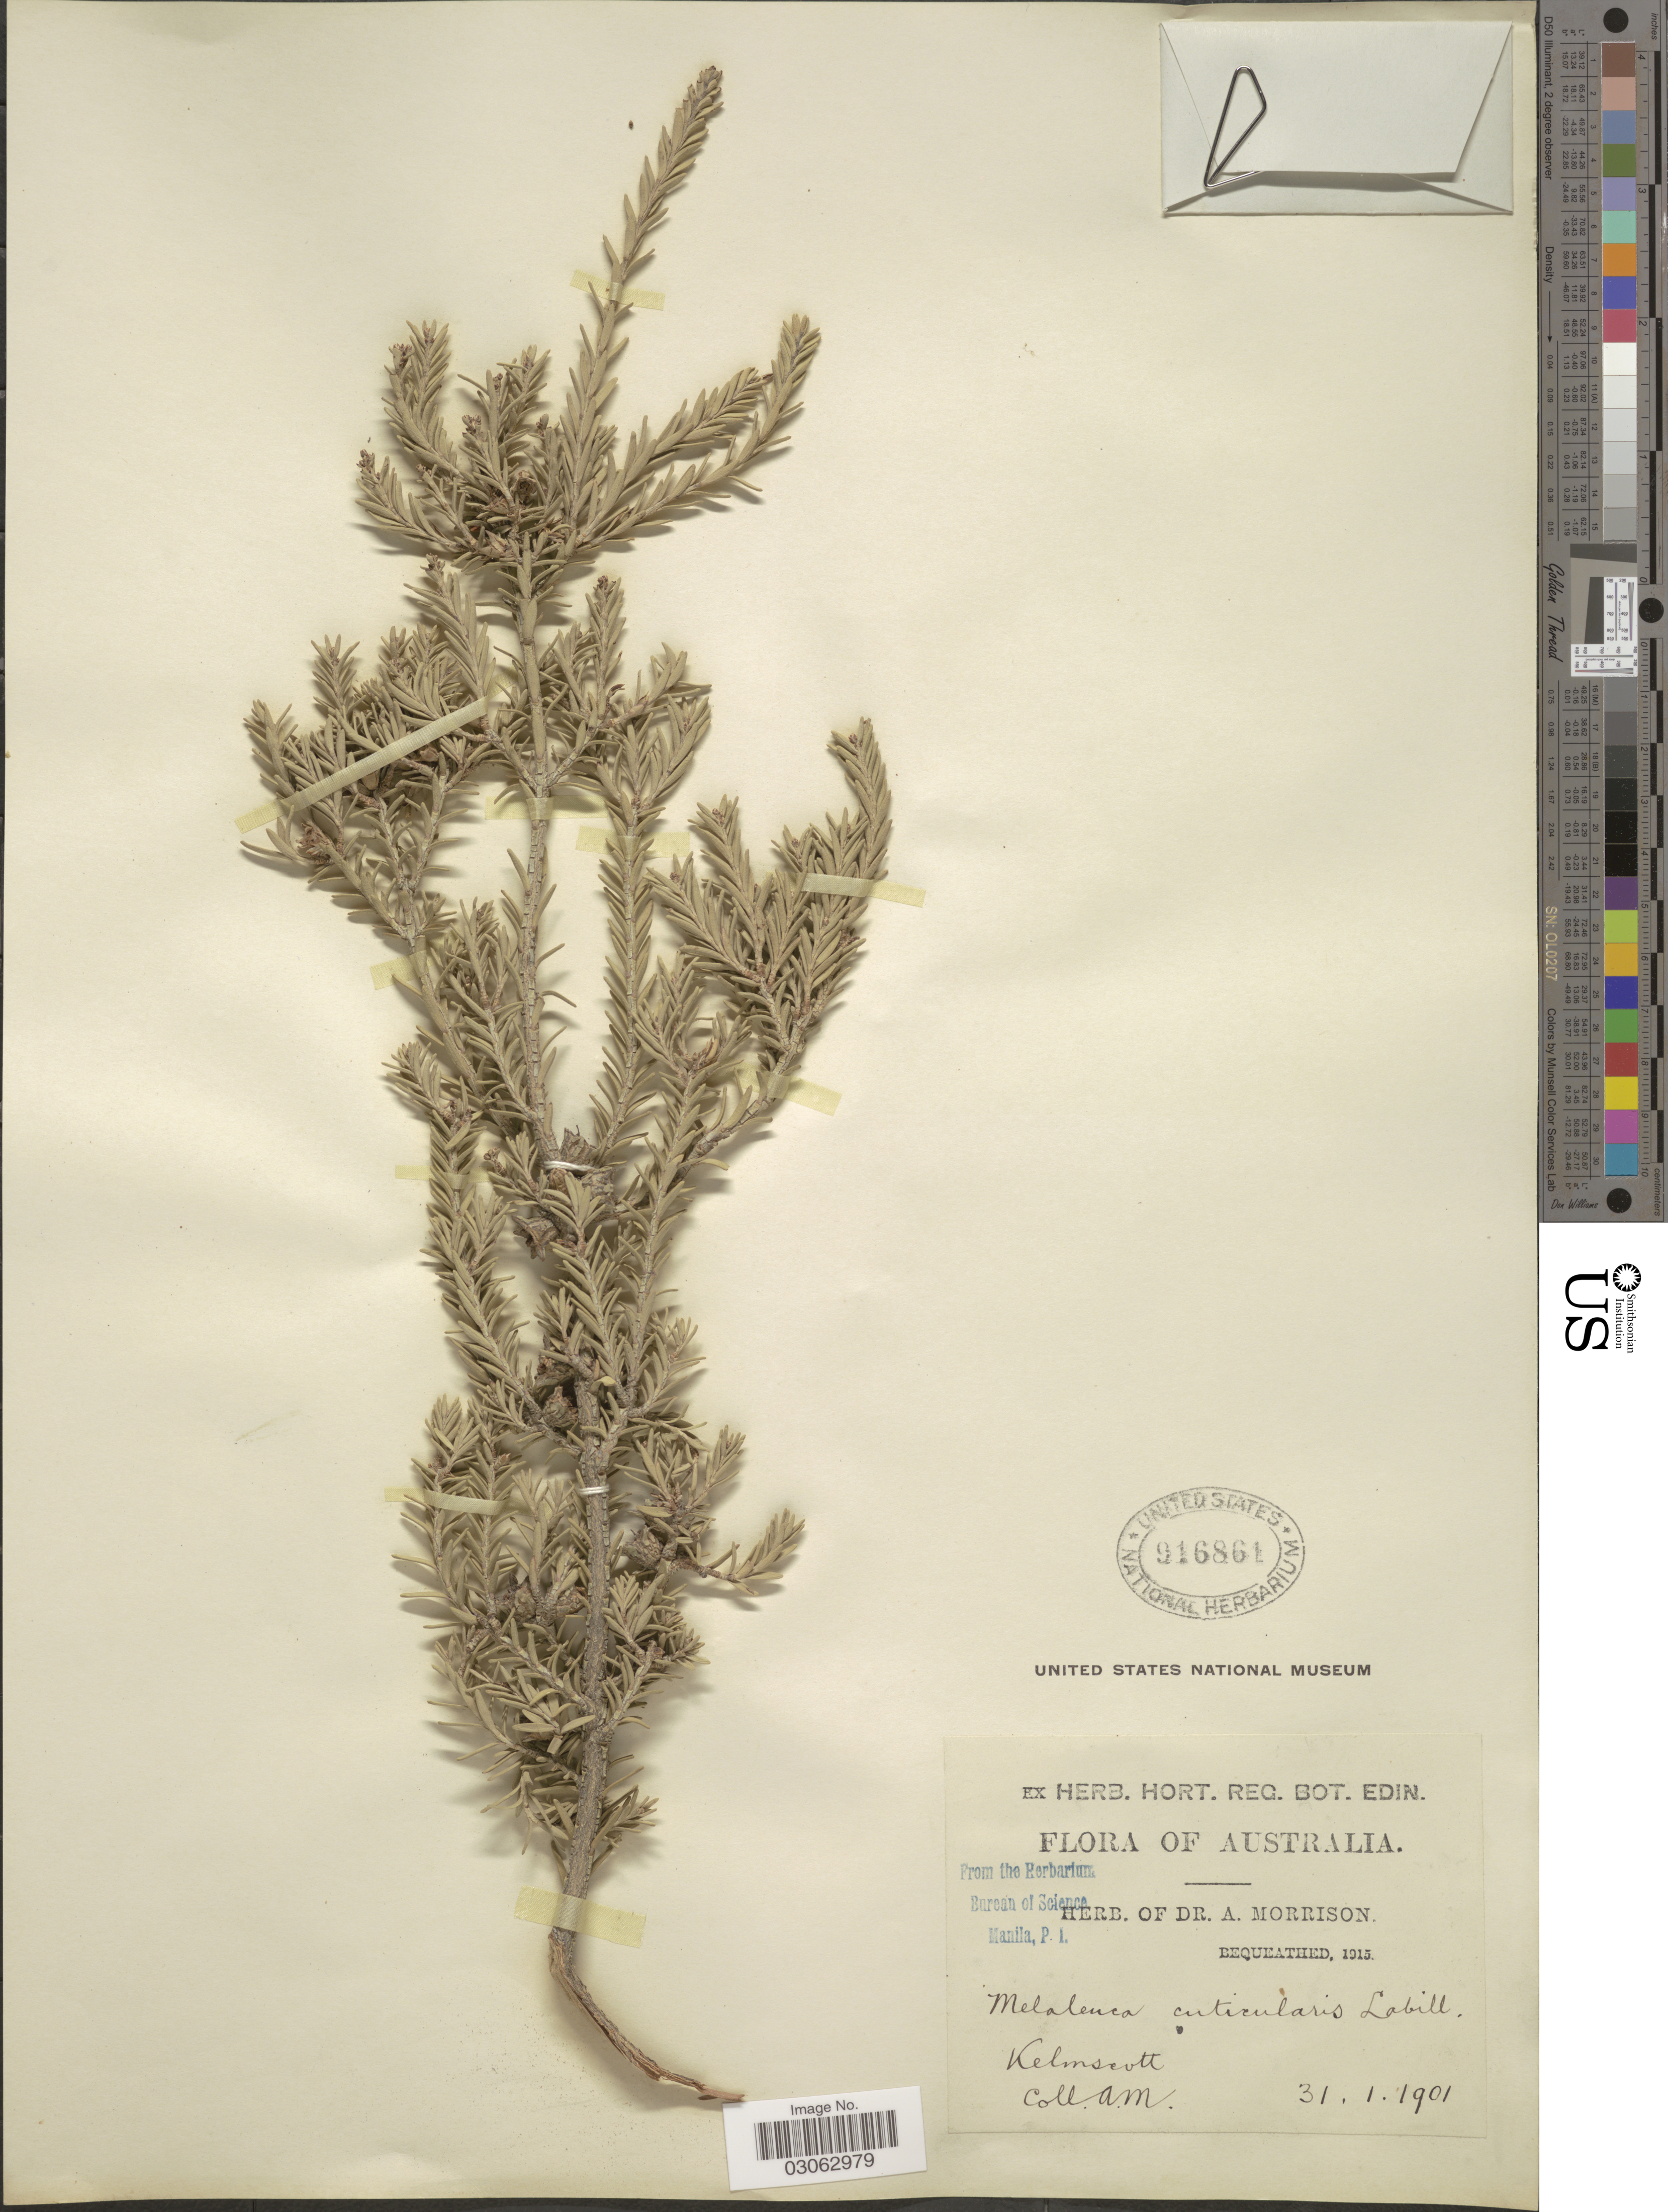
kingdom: Plantae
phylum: Tracheophyta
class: Magnoliopsida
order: Myrtales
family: Myrtaceae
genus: Melaleuca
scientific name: Melaleuca cuticularis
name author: Labill.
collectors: A. Morrison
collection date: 1901-01-31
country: Australia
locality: Kelmscott.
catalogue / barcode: US 916861